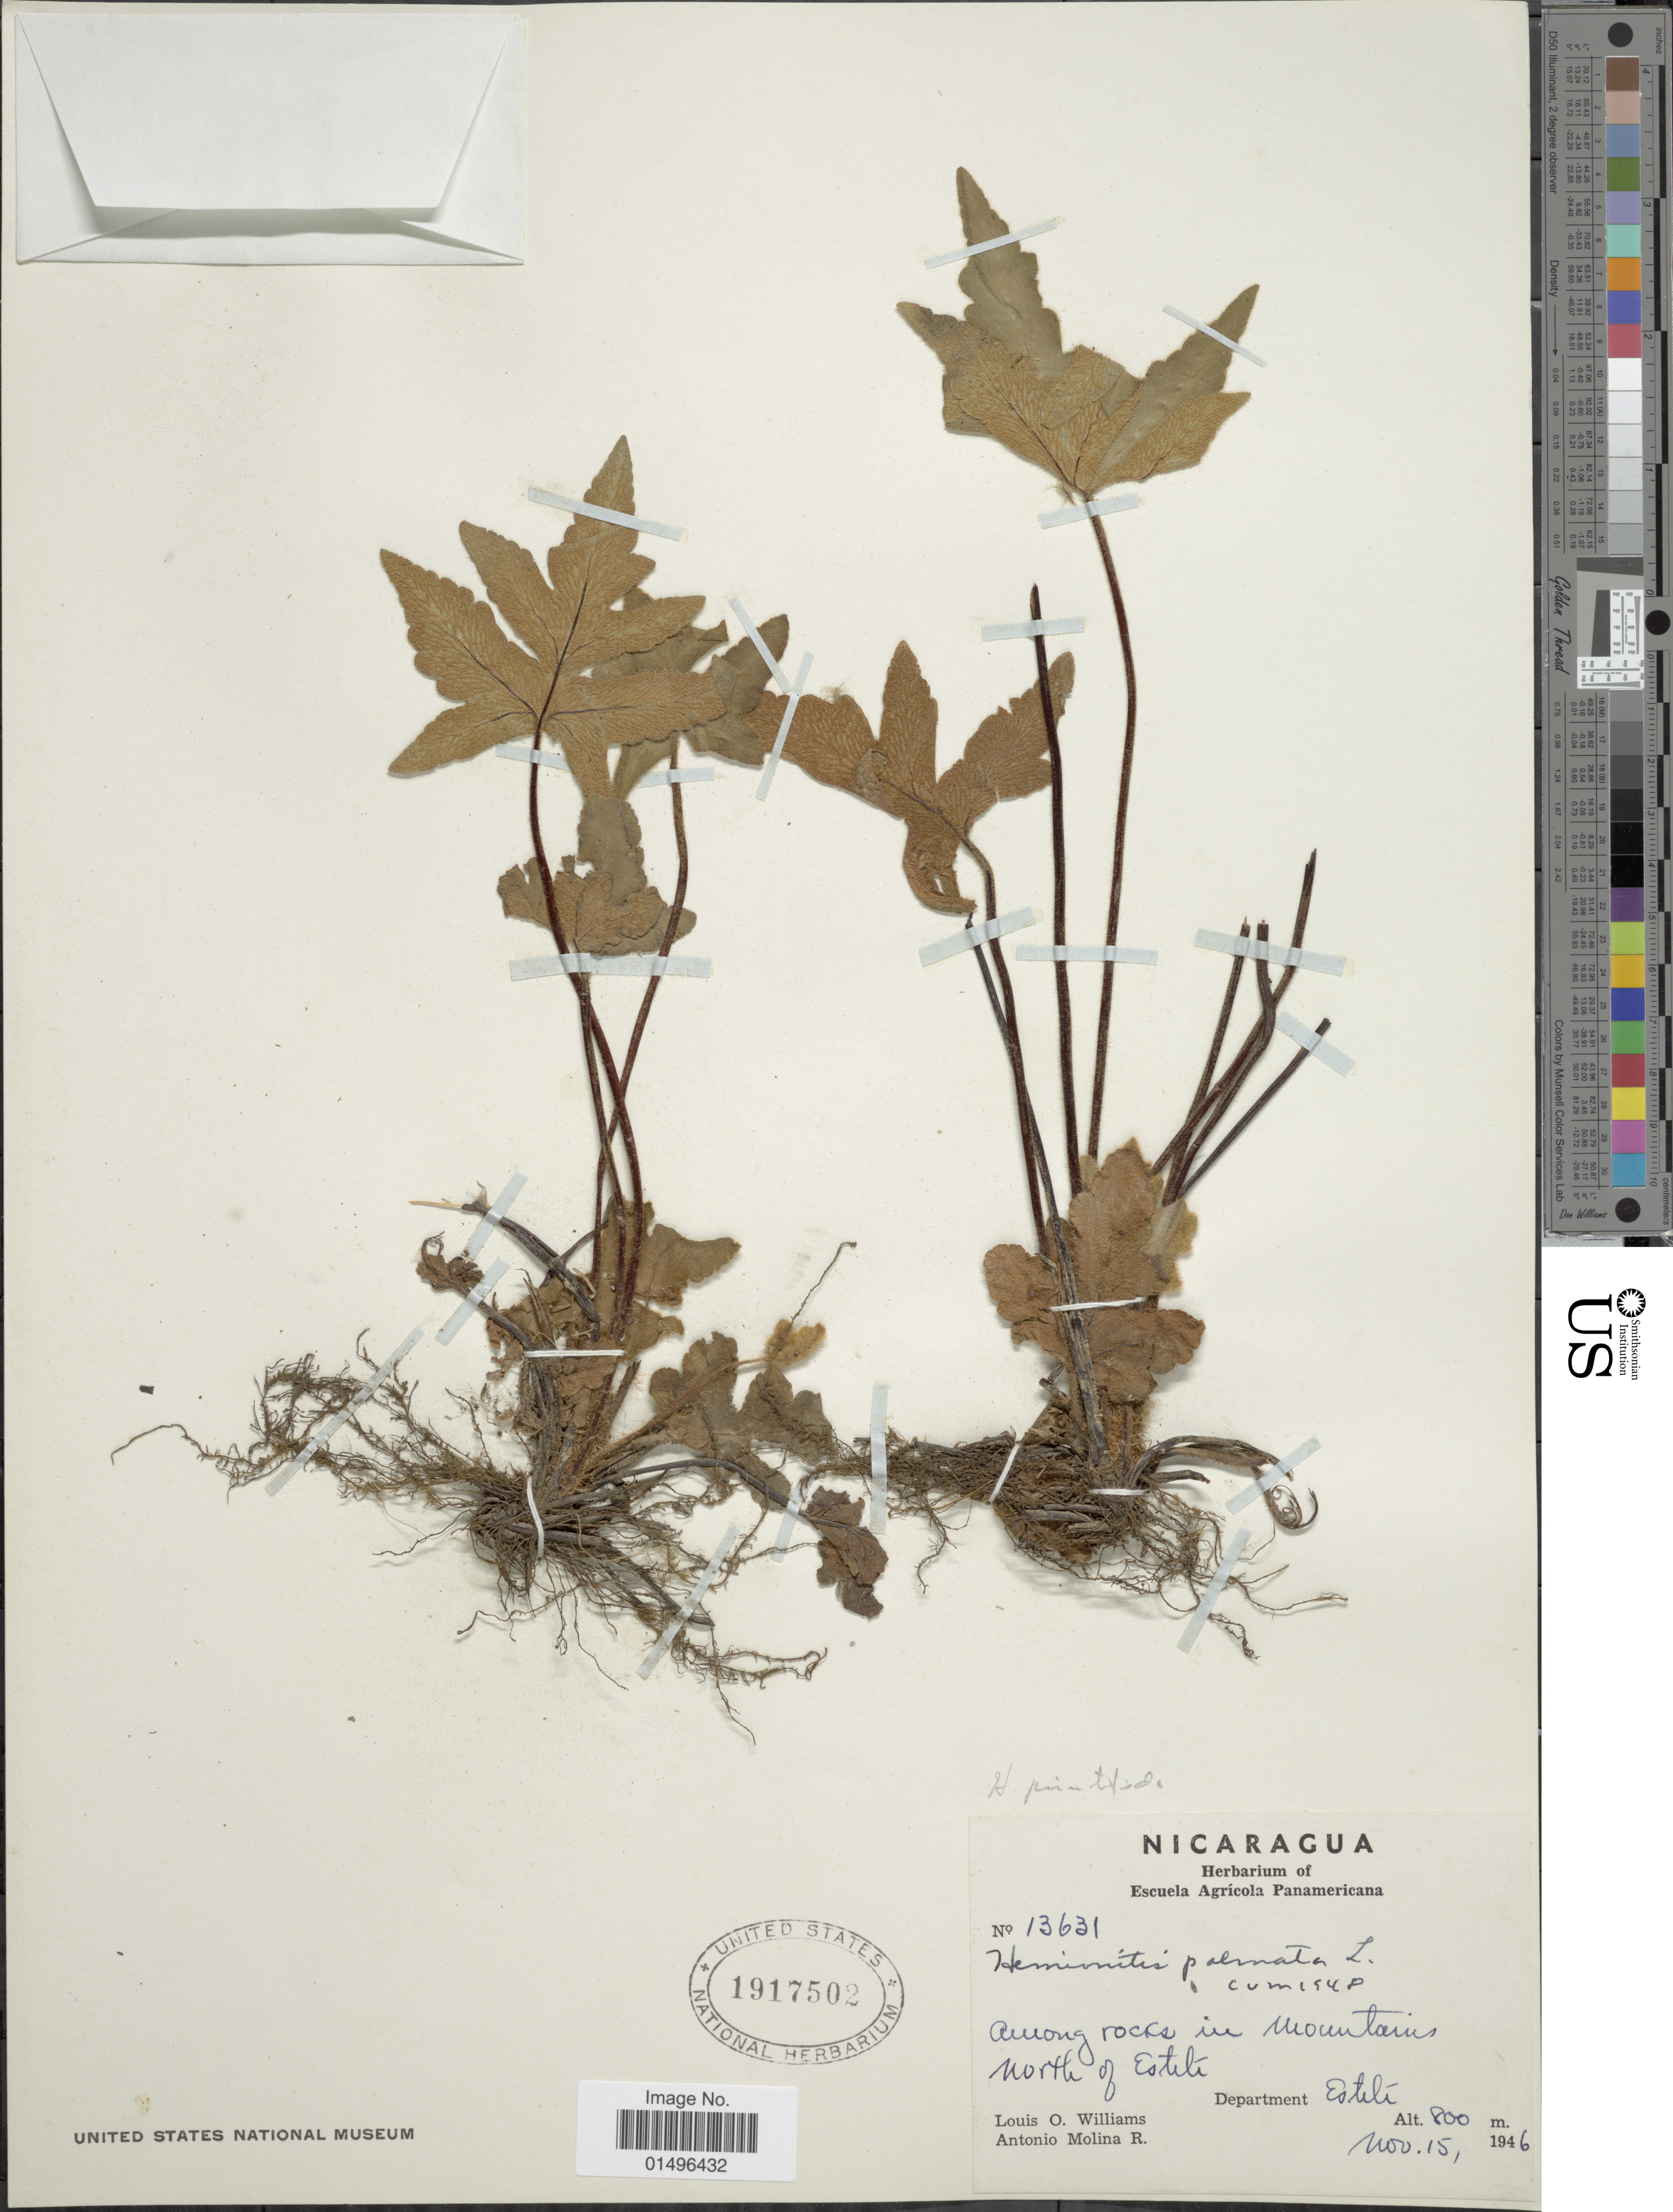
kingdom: Plantae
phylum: Tracheophyta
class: Polypodiopsida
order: Polypodiales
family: Pteridaceae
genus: Hemionitis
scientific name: Hemionitis pinnatifida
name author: Baker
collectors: L. O. Williams & A. Molina R.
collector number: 13631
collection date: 1946-11-15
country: Nicaragua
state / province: Esteli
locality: Nicaragua, among rocks in mountains north of Esteli, Departmemt Esteli.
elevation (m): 800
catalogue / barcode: US 1917502